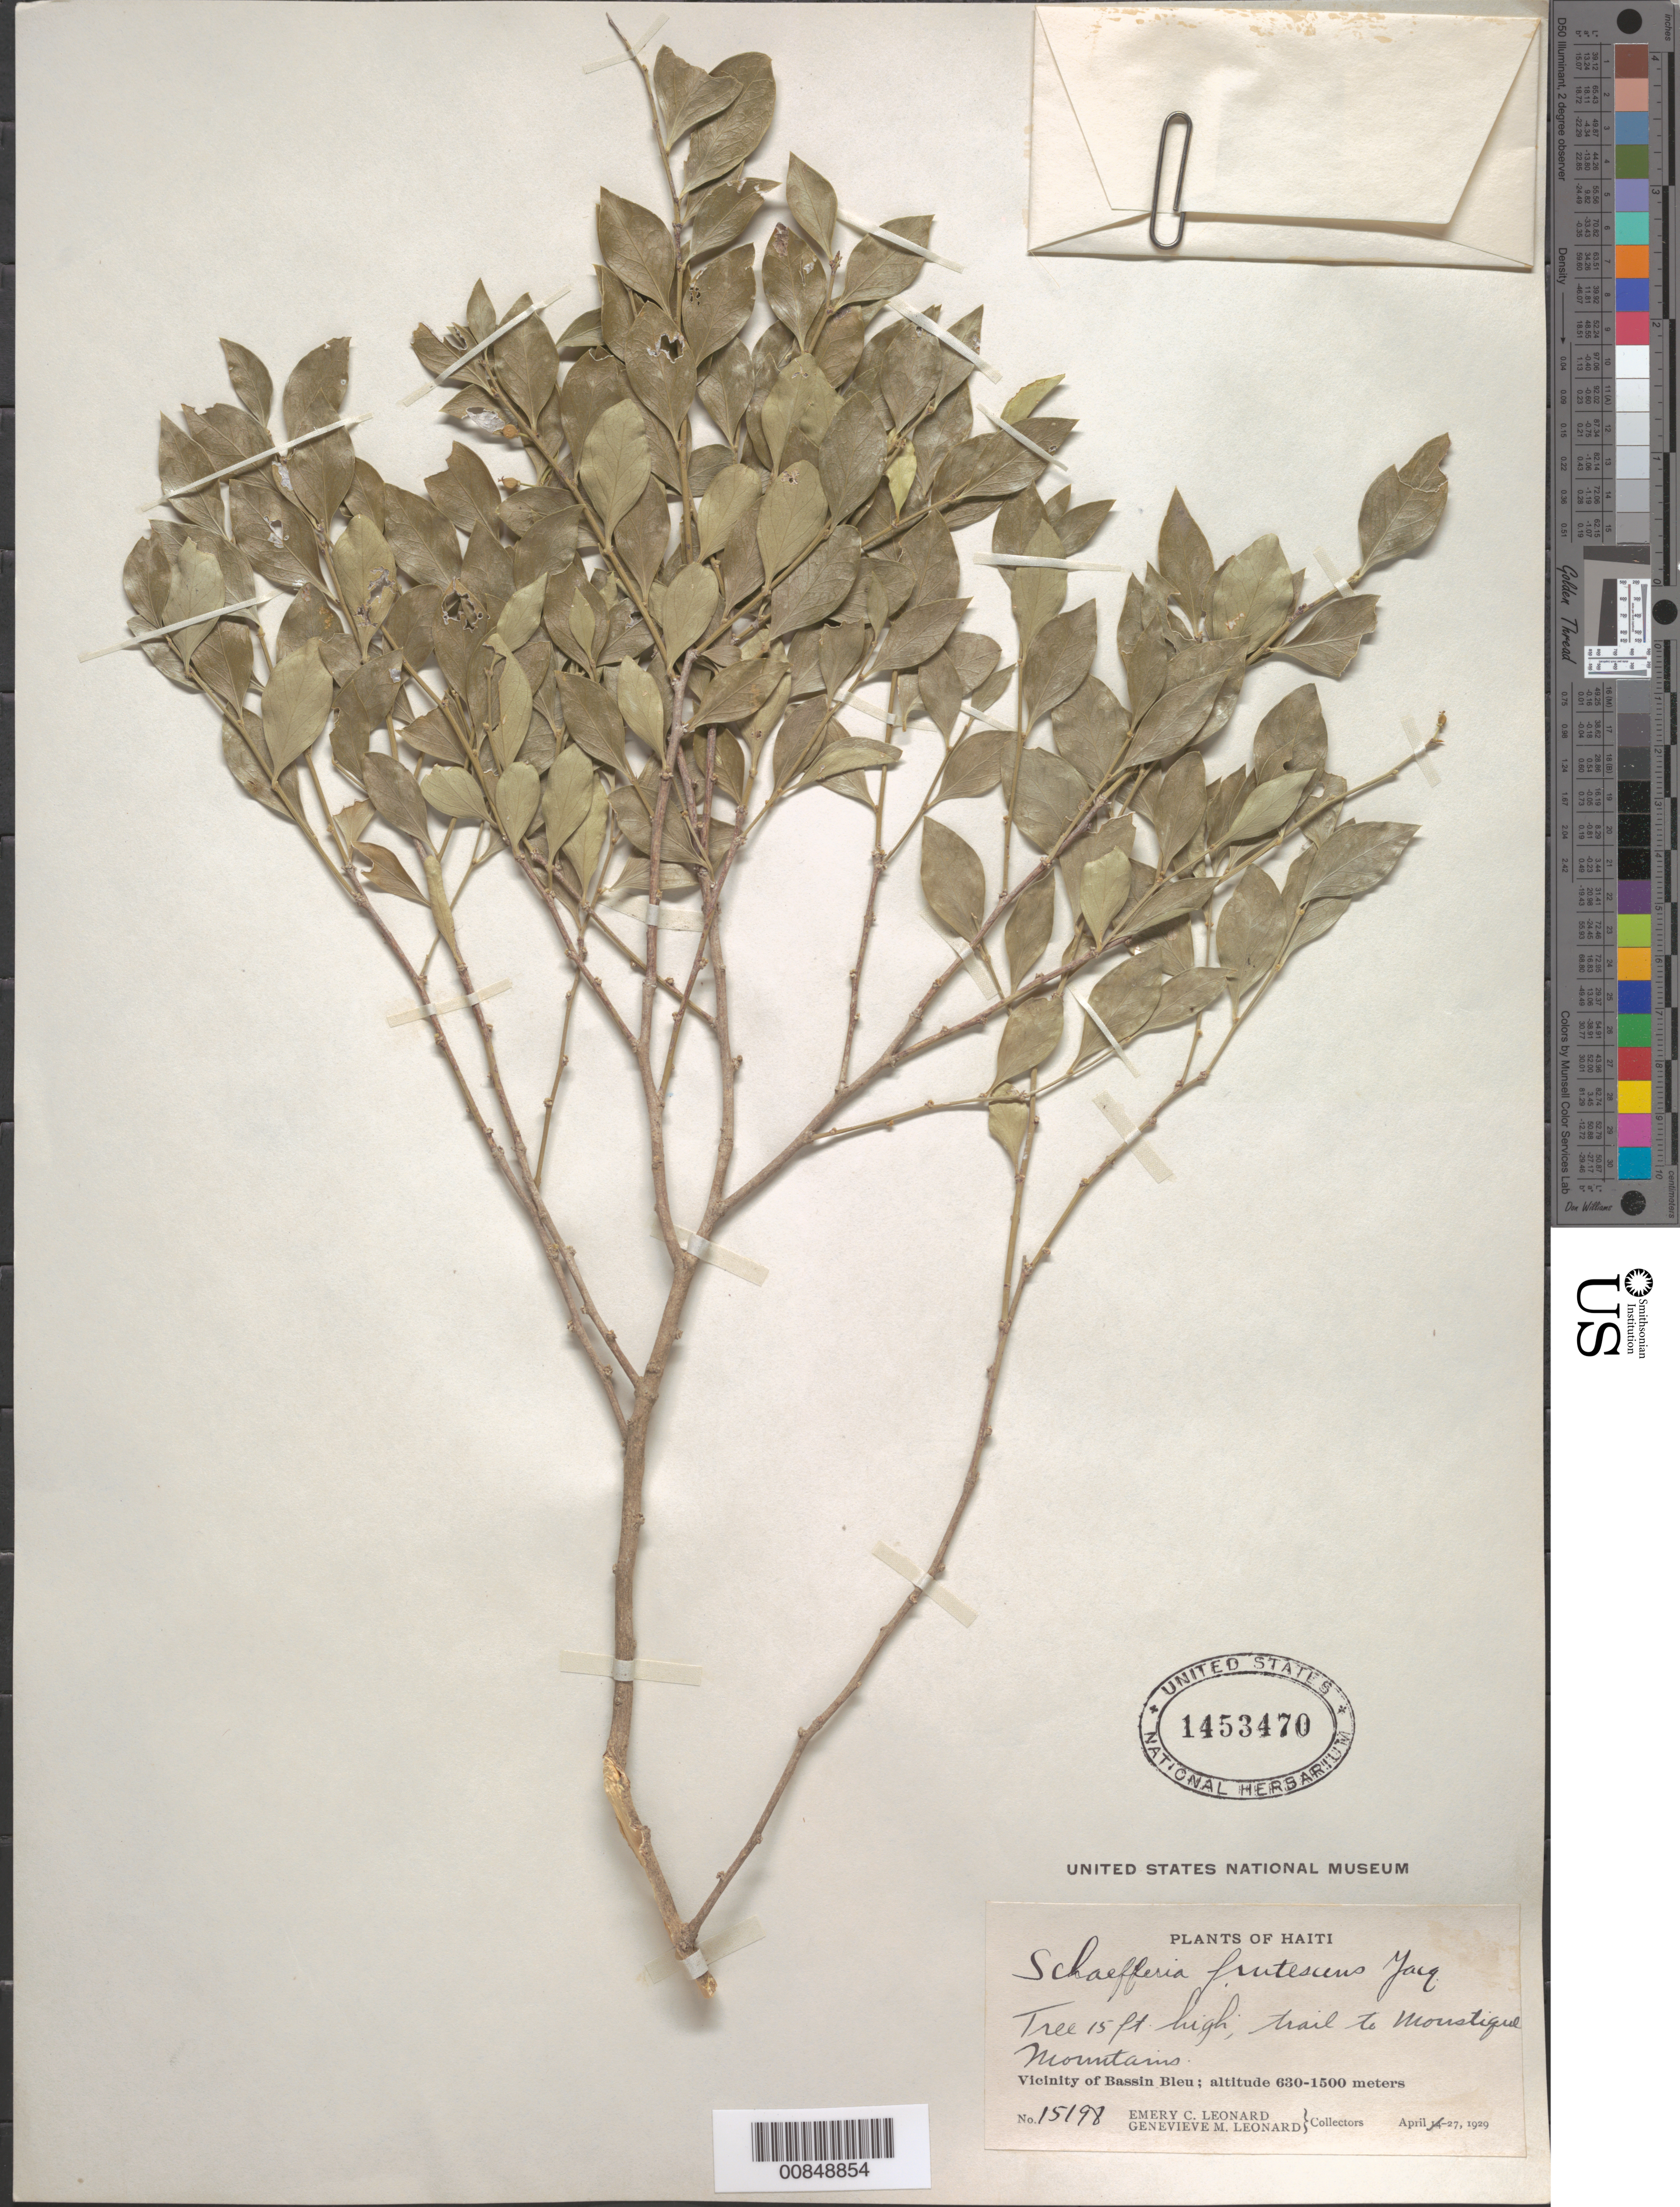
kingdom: Plantae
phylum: Tracheophyta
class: Magnoliopsida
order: Celastrales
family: Celastraceae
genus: Schaefferia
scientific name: Schaefferia frutescens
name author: Jacq.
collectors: E. C. Leonard & G. M. Leonard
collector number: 15198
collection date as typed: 27 Apr 1929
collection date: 1929-04-27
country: Haiti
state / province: Nord-Ouest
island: Hispaniola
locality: Vicinity of Bassin Bleu, trail to Moustique Mountains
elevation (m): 630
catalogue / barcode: US 1453470